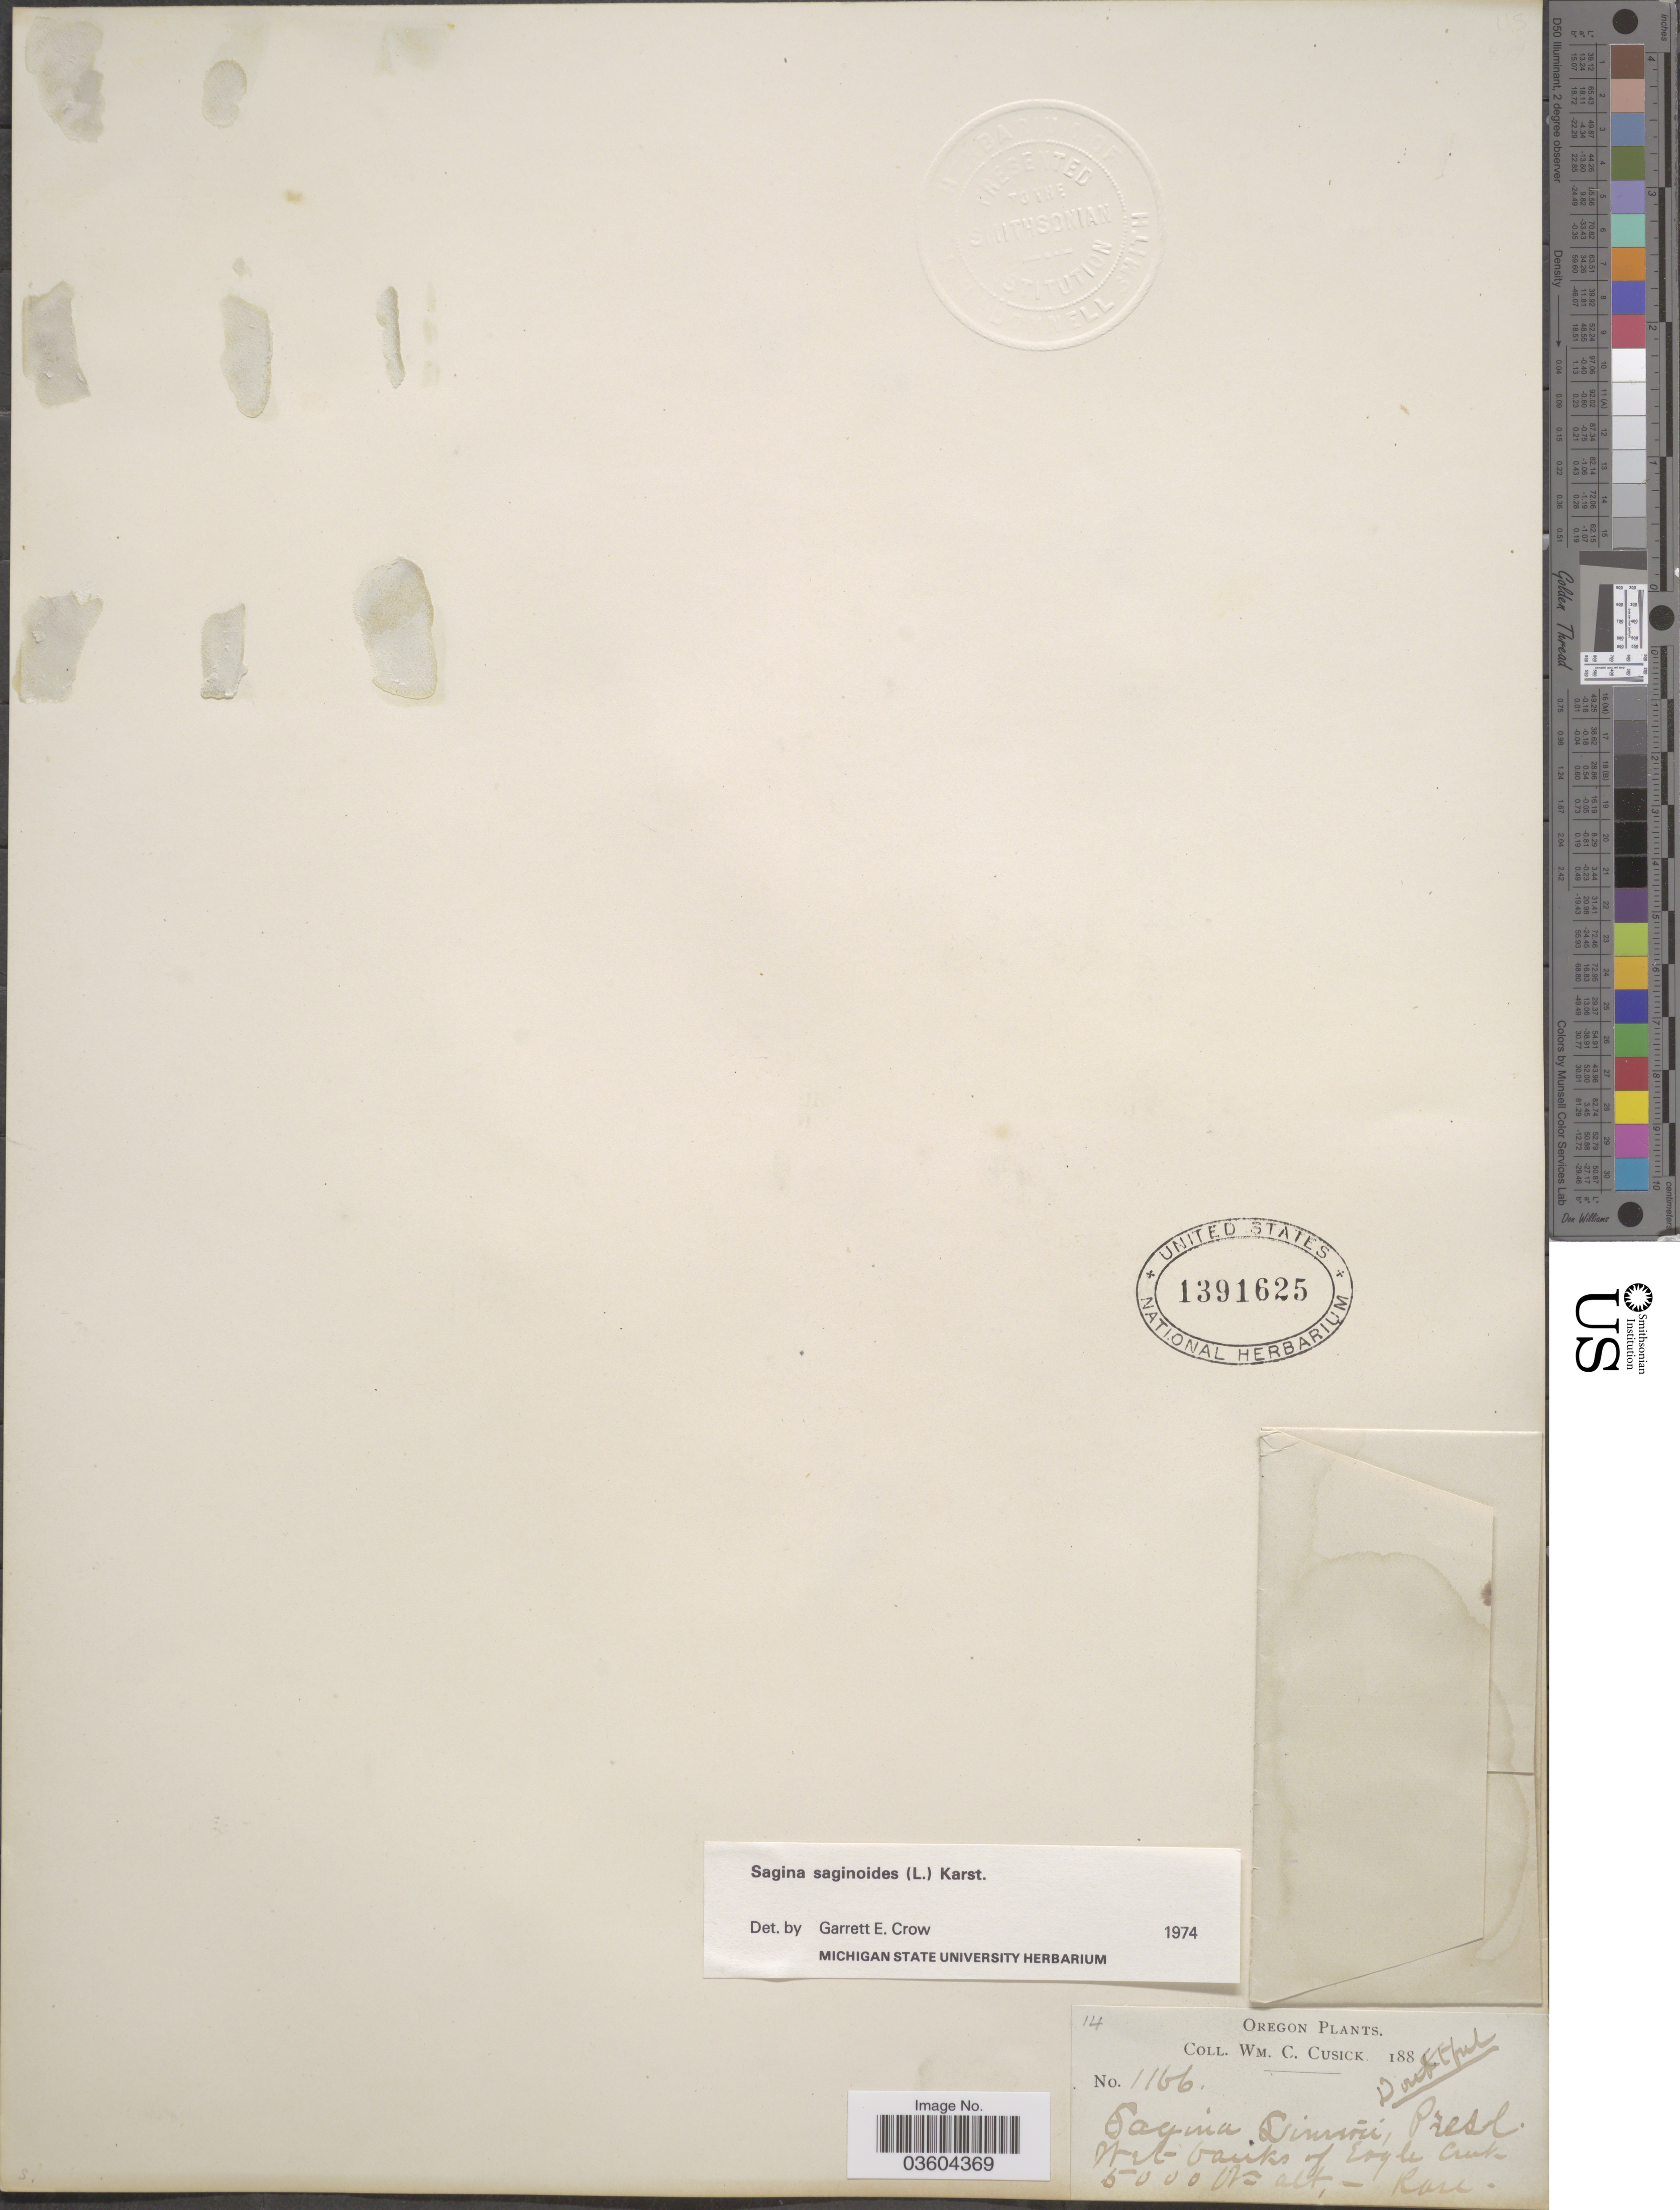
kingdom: Plantae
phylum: Tracheophyta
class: Magnoliopsida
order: Caryophyllales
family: Caryophyllaceae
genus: Sagina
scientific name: Sagina saginoides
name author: (L.) H. Karst.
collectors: W. C. Cusick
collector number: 1166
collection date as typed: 188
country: United States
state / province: Oregon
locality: Wet banks of Eagle Creek.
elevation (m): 1524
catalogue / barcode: US 1391625